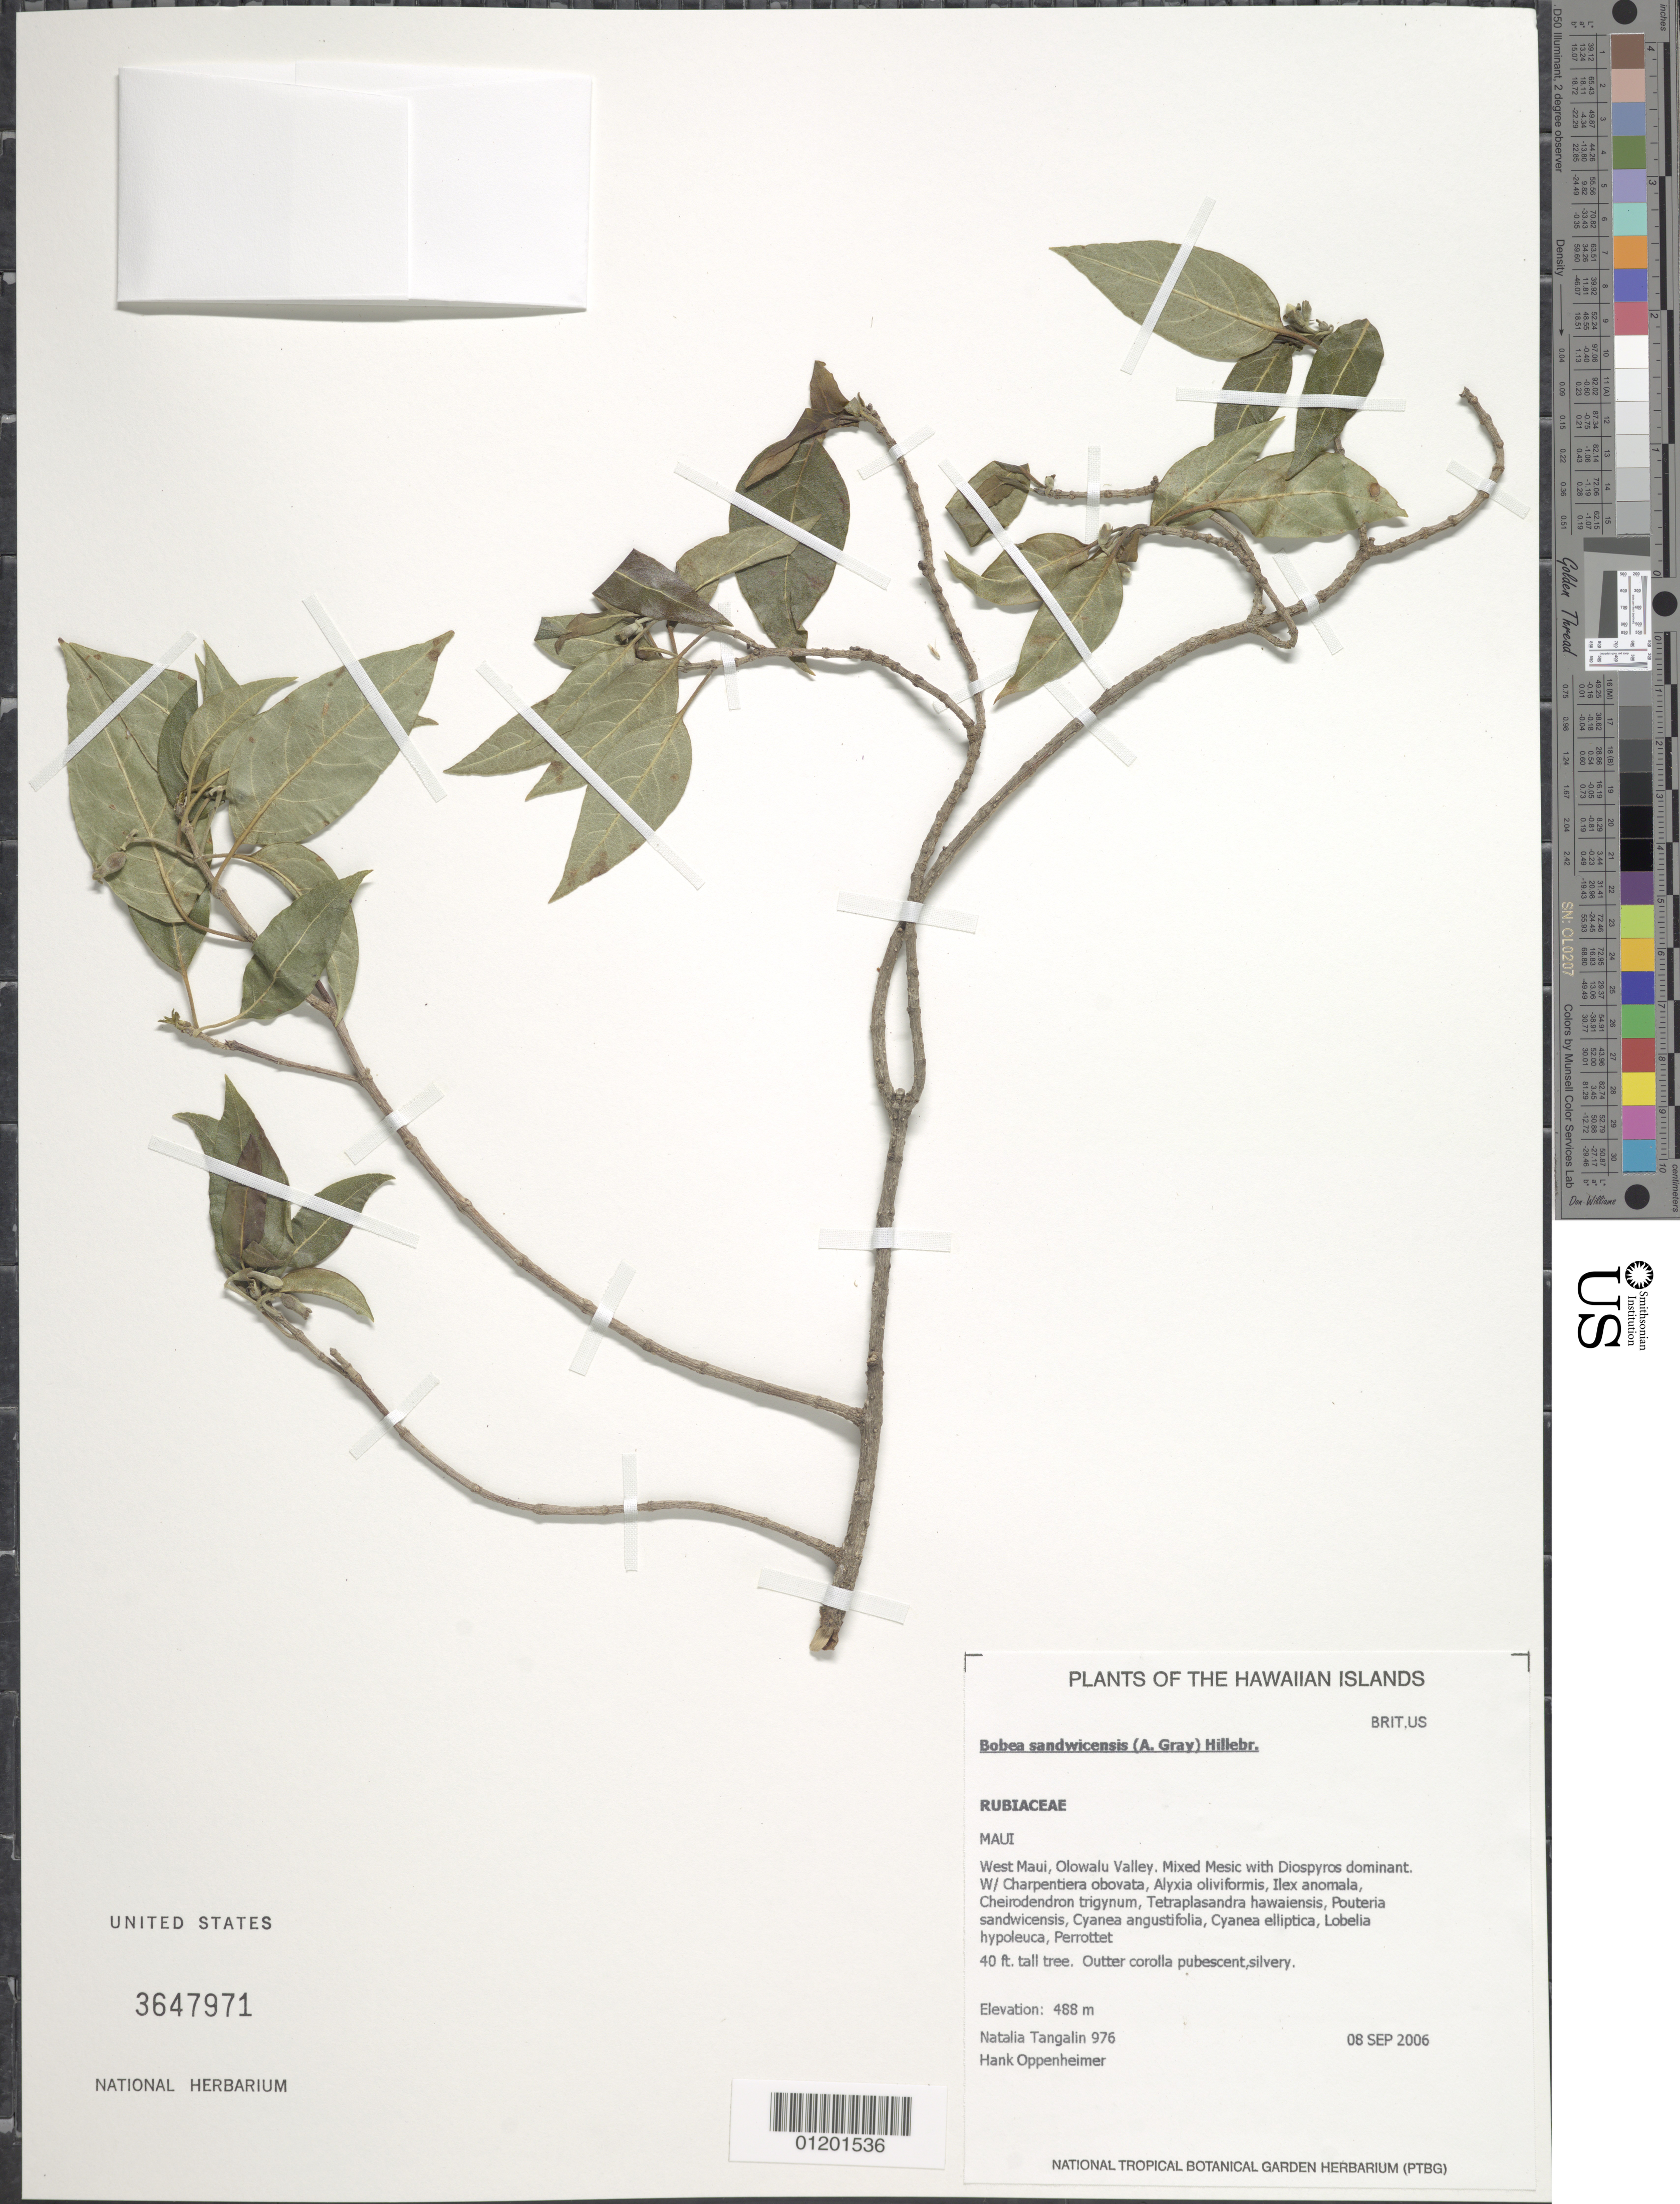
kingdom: Plantae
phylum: Tracheophyta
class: Magnoliopsida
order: Gentianales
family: Rubiaceae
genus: Bobea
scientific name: Bobea sandwicensis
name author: (A. Gray) Hillebr.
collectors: N. Tangalin & H. L. Oppenheimer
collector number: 976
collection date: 2006-09-08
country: United States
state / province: Hawaii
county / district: Maui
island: Maui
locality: West Maui, Olowalu Valley.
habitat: Mixed mesic forest.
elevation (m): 488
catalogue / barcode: US 3647971